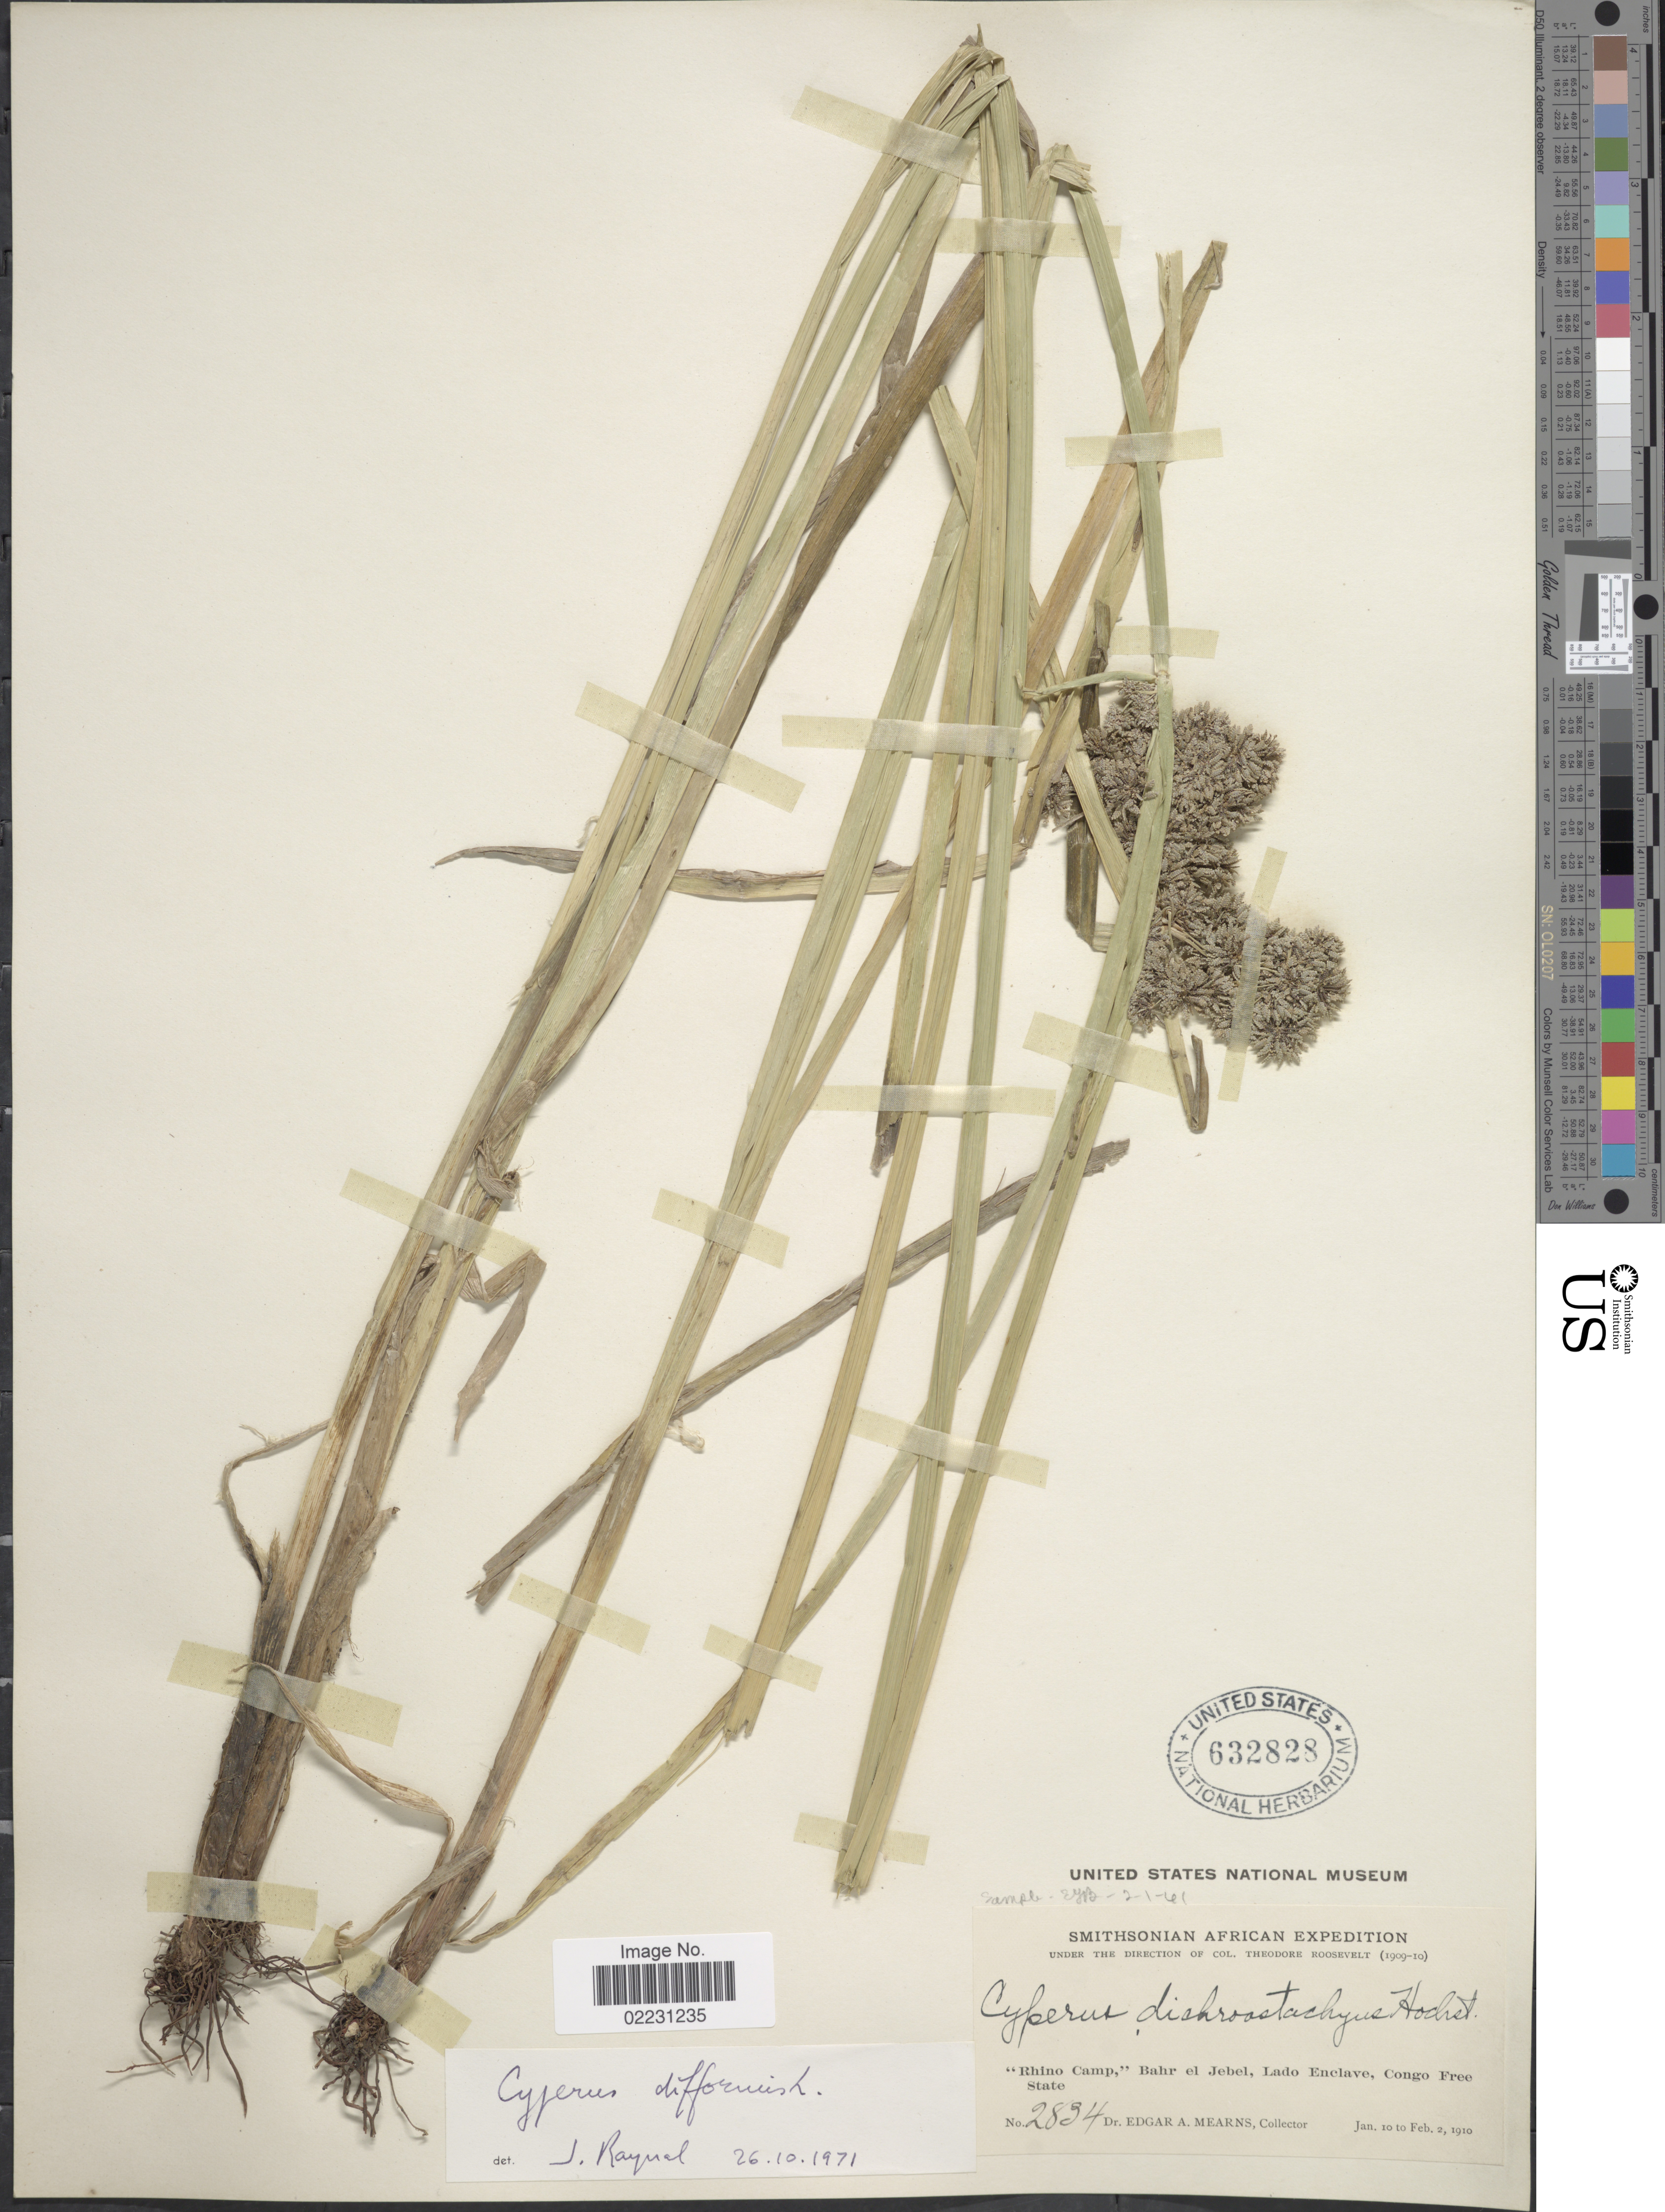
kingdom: Plantae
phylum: Tracheophyta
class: Liliopsida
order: Poales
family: Cyperaceae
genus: Cyperus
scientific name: Cyperus difformis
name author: L.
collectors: E. A. Mearns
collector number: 2834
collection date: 1910-01-10/1910-02-02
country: South Sudan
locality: Rhino Camp,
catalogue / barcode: US 632828